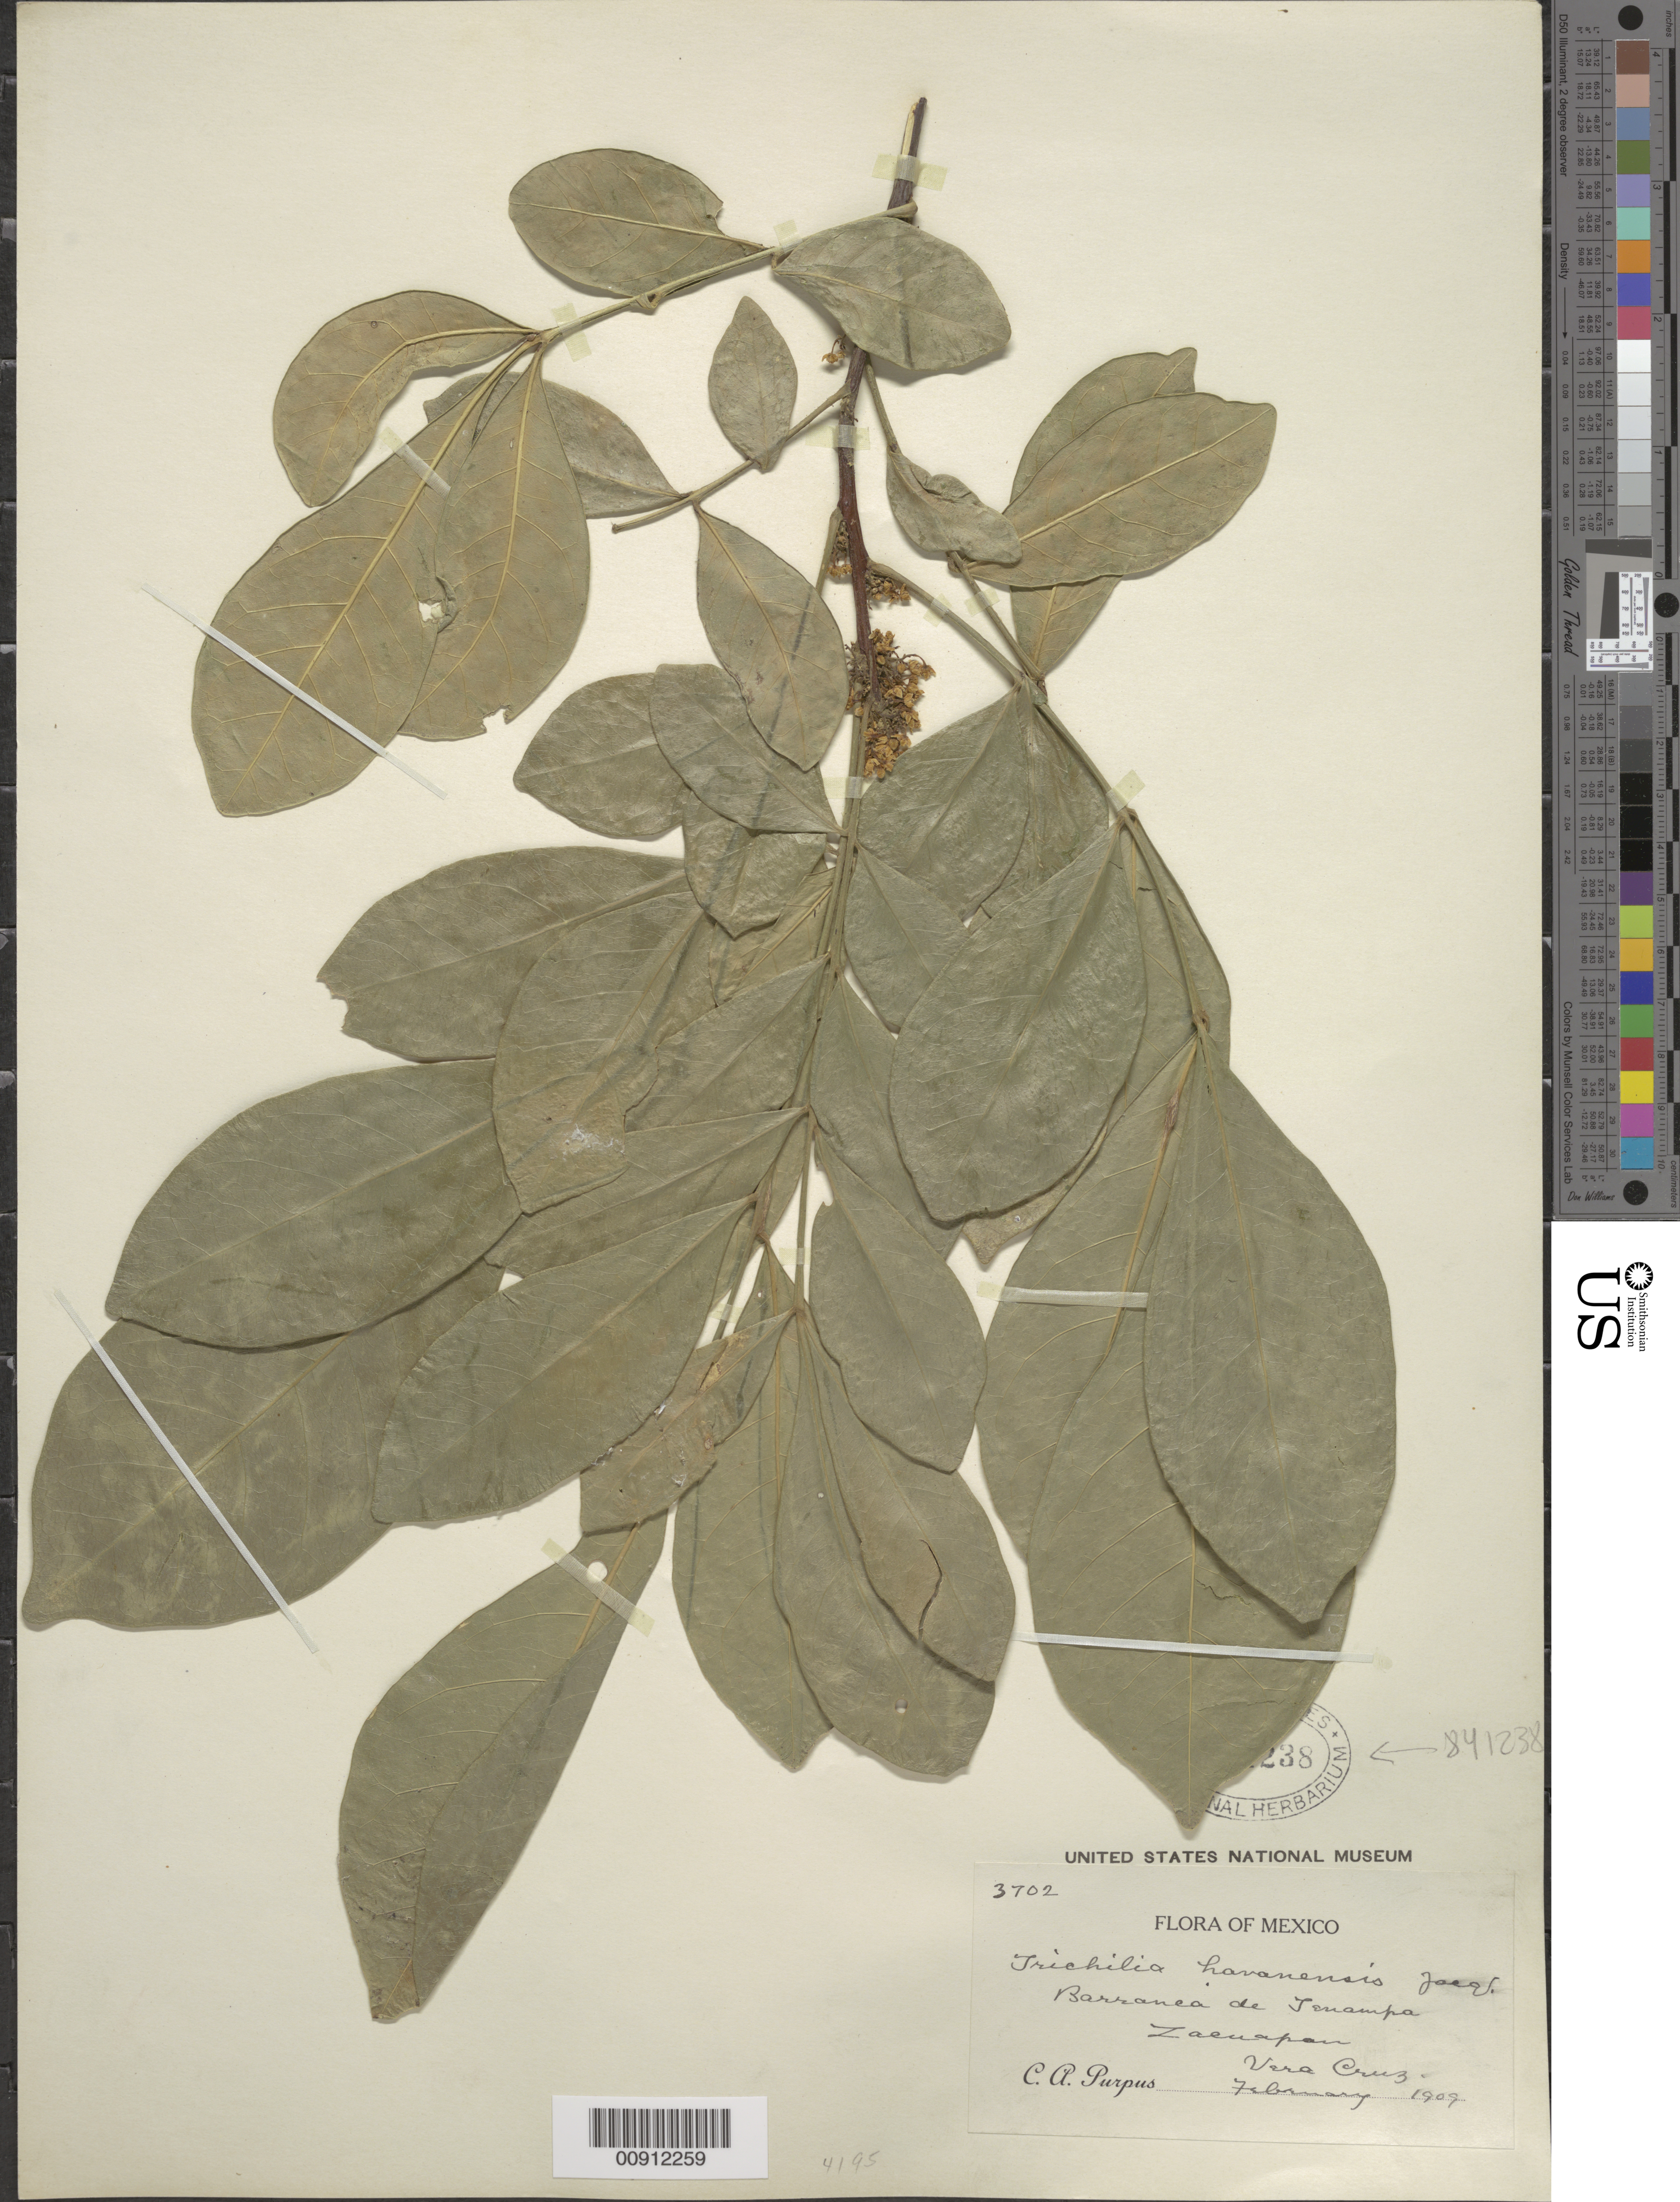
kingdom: Plantae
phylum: Tracheophyta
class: Magnoliopsida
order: Sapindales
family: Meliaceae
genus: Trichilia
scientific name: Trichilia havanensis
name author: Jacq.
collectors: C. A. Purpus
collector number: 3702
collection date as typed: Feb 1909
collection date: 1909-02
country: Mexico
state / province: Veracruz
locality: Barranca de Tenampa, Zacuapan, Veracruz.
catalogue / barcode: US 841238